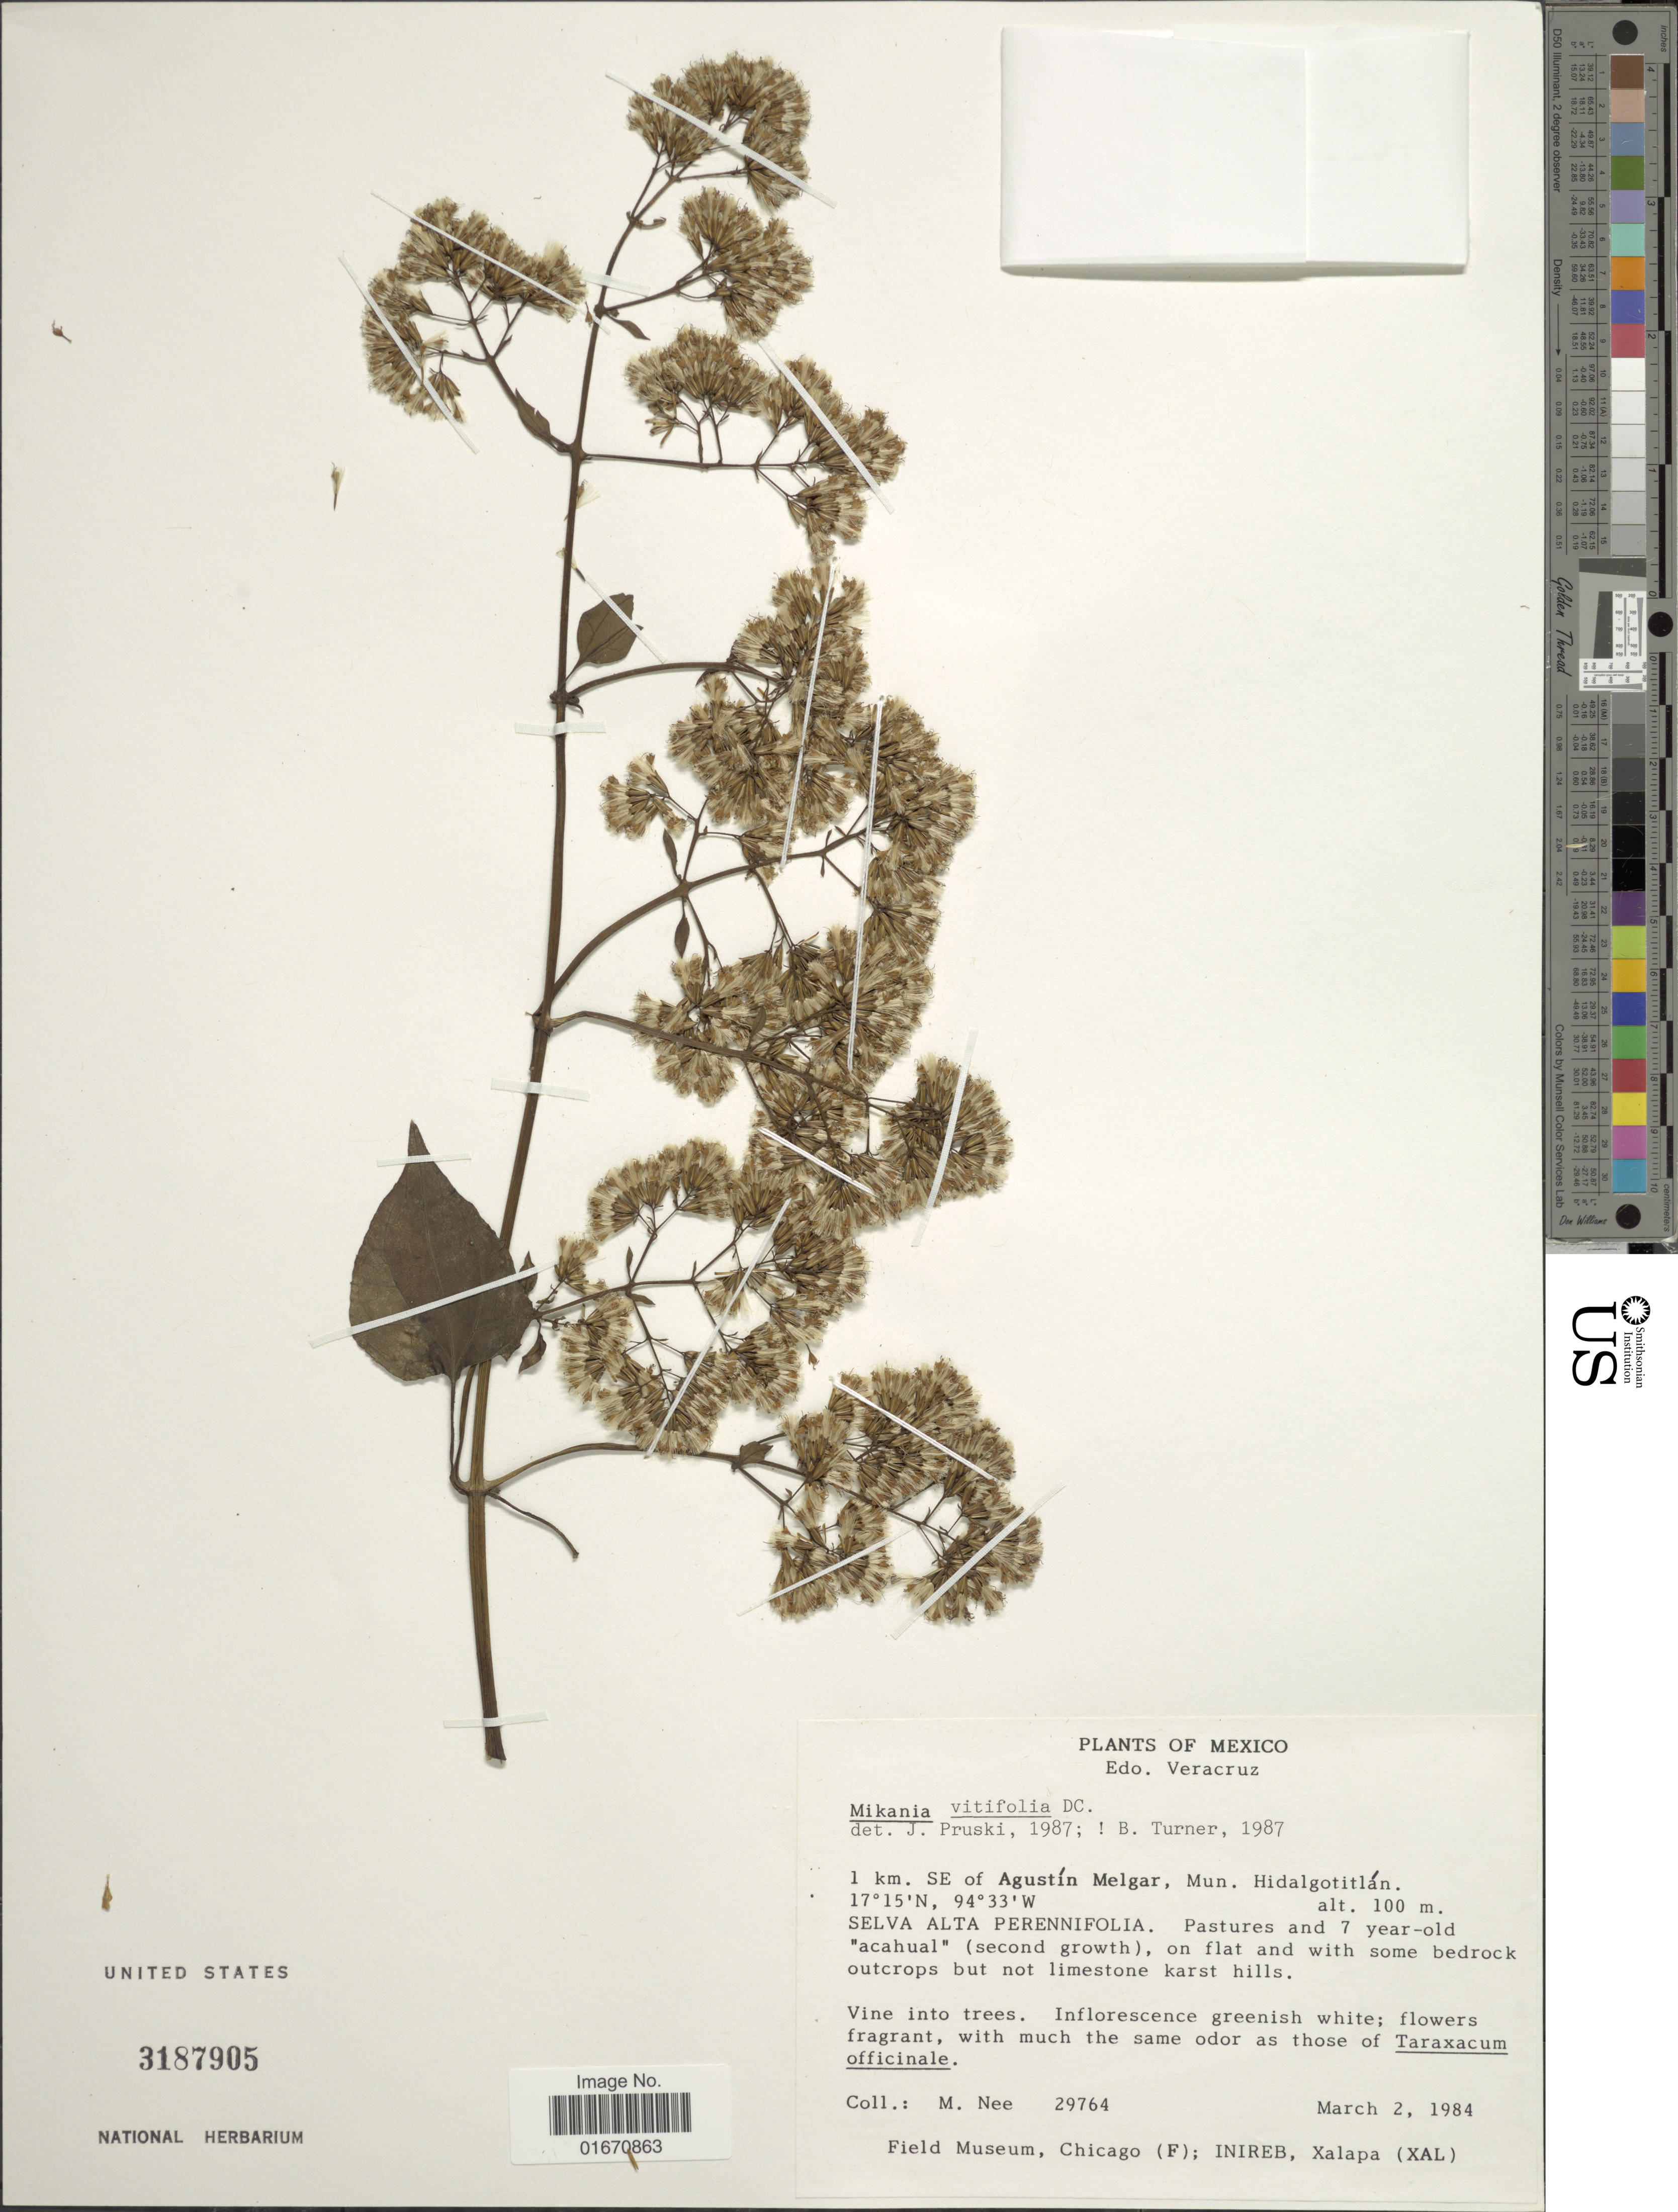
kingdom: Plantae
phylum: Tracheophyta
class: Magnoliopsida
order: Asterales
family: Asteraceae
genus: Mikania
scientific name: Mikania vitifolia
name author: DC.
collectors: M. Nee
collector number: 29764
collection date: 1984-03-02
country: Mexico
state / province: Veracruz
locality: Edo. Veracruz, 1 km SE of Agustin Melgar, Mun. Hidalgotitlan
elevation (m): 100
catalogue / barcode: US 3187905